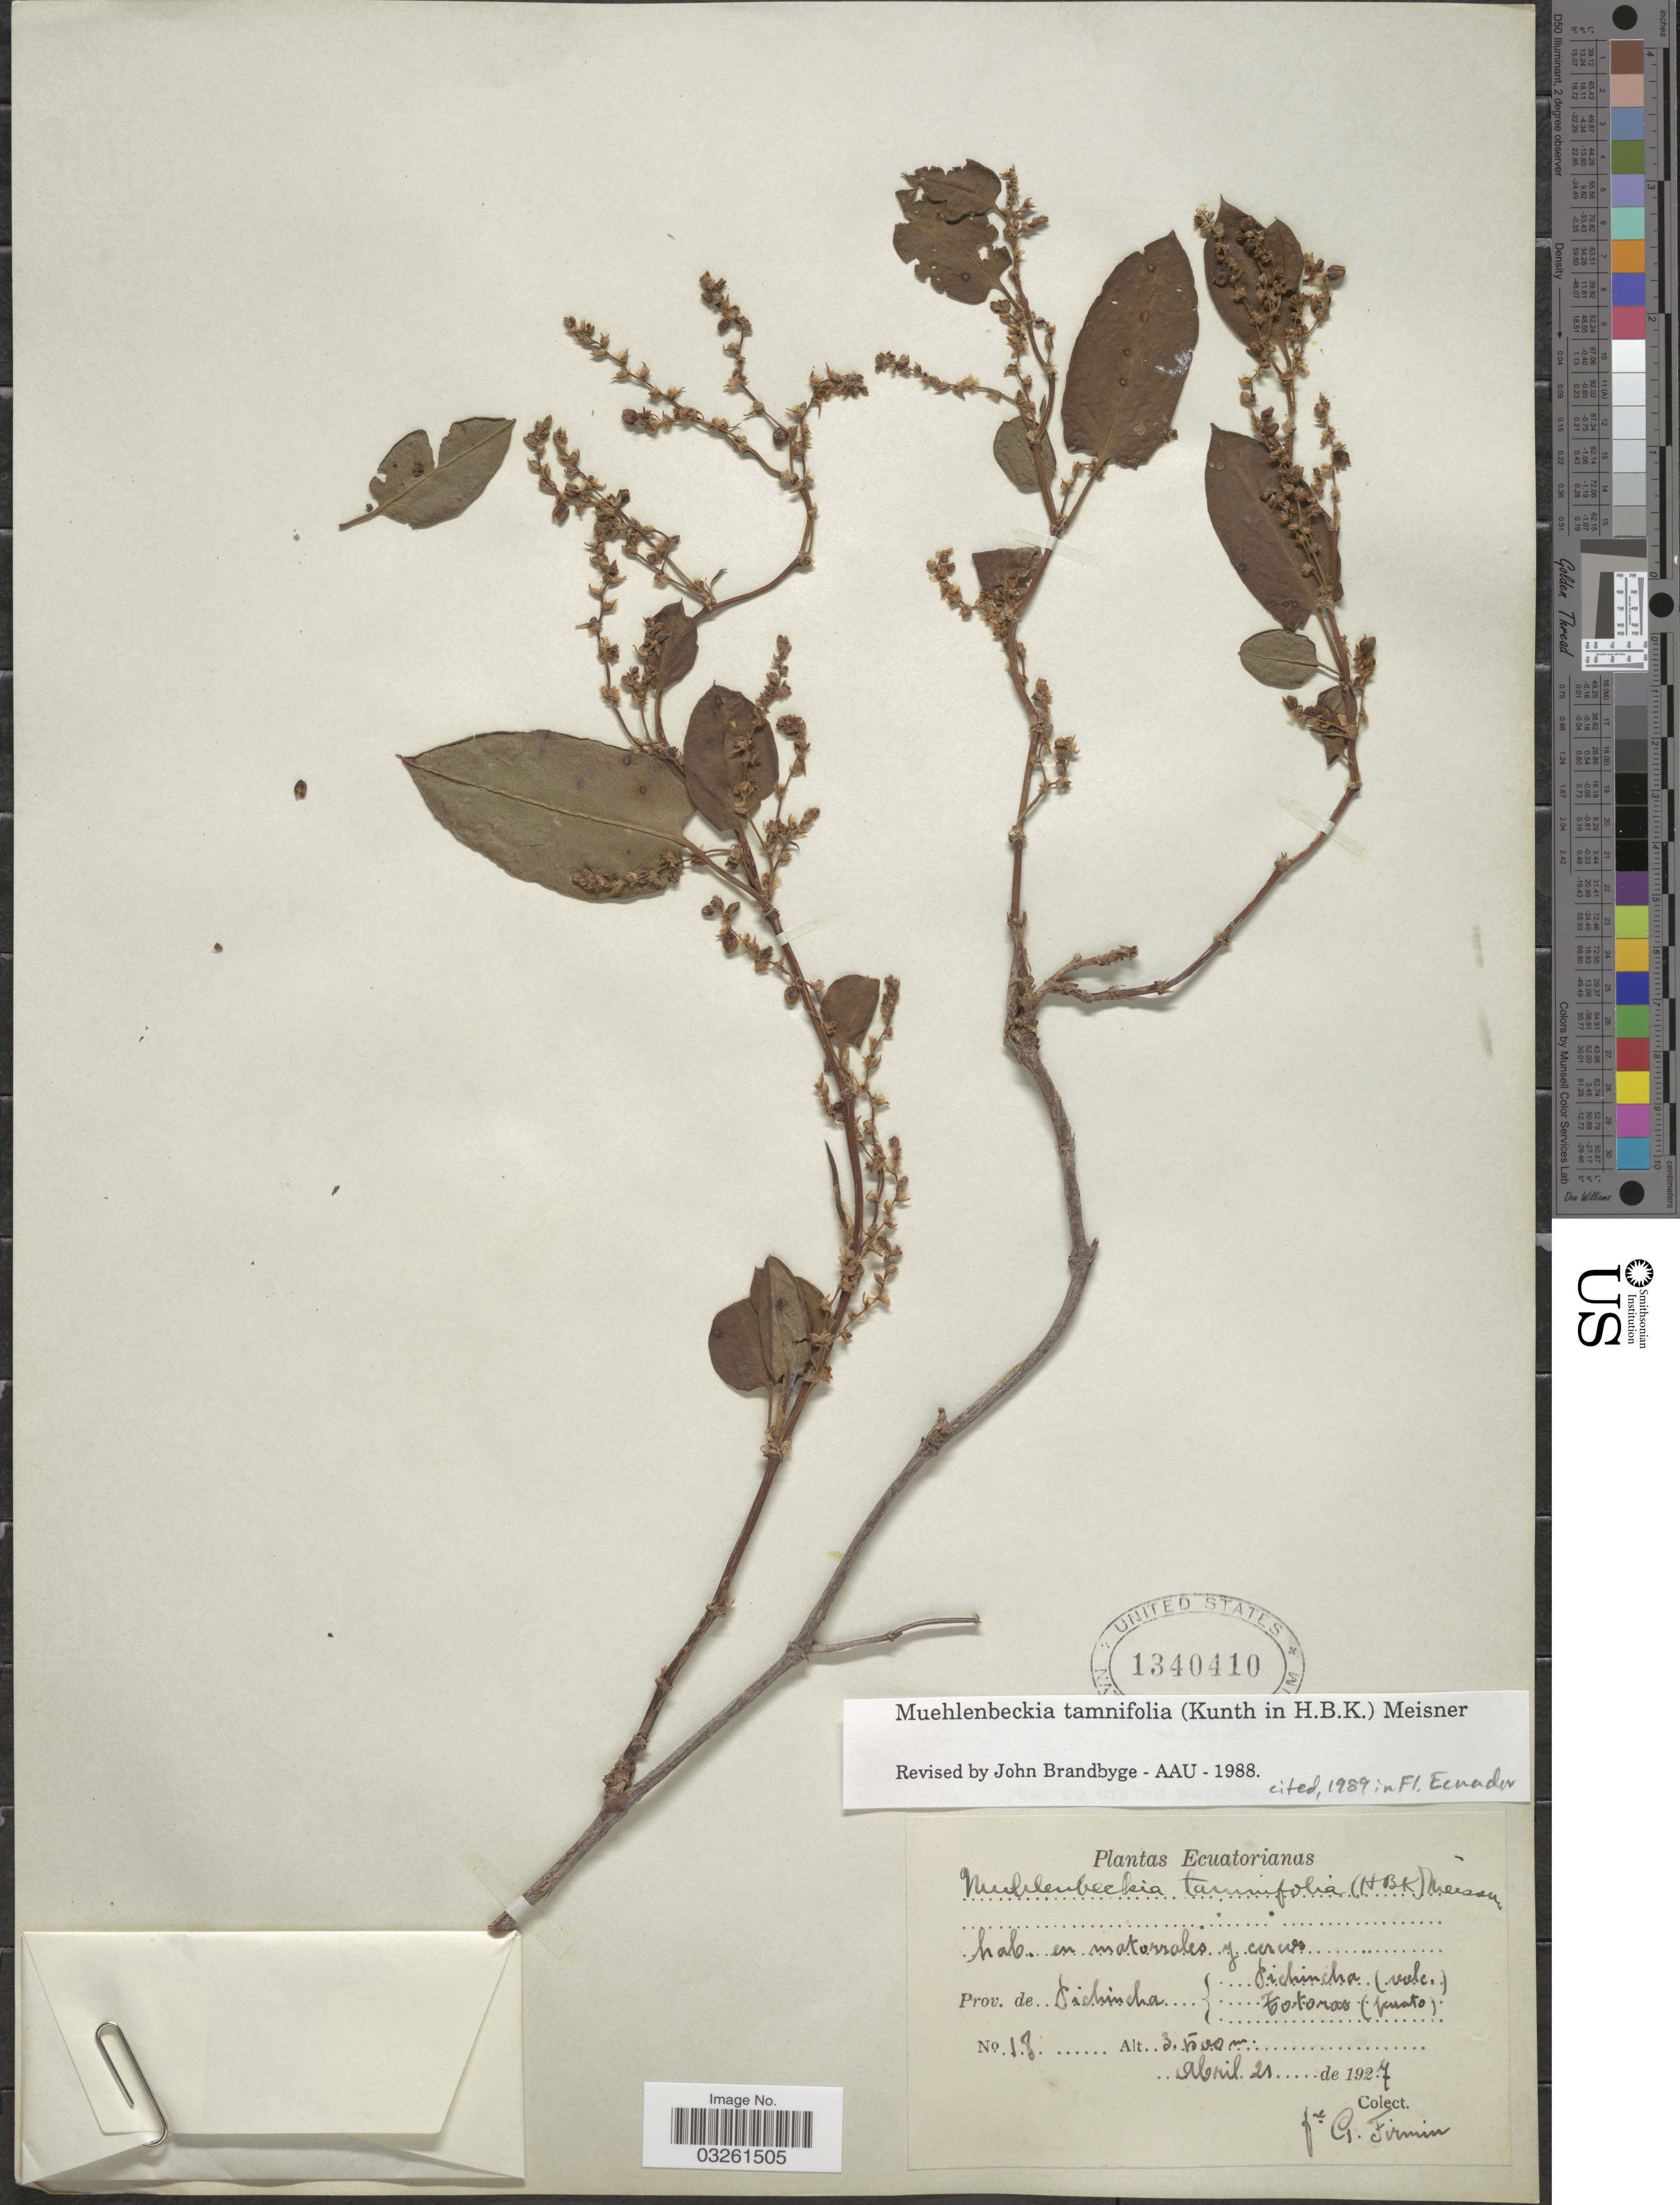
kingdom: Plantae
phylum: Tracheophyta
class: Magnoliopsida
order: Caryophyllales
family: Polygonaceae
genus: Muehlenbeckia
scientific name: Muehlenbeckia tamnifolia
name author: (Kunth) Meisn.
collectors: F. Firmin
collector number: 18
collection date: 1927-04-21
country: Ecuador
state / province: Pichincha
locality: Pichincha (volc) Totoras (punto).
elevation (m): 3500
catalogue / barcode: US 1340410